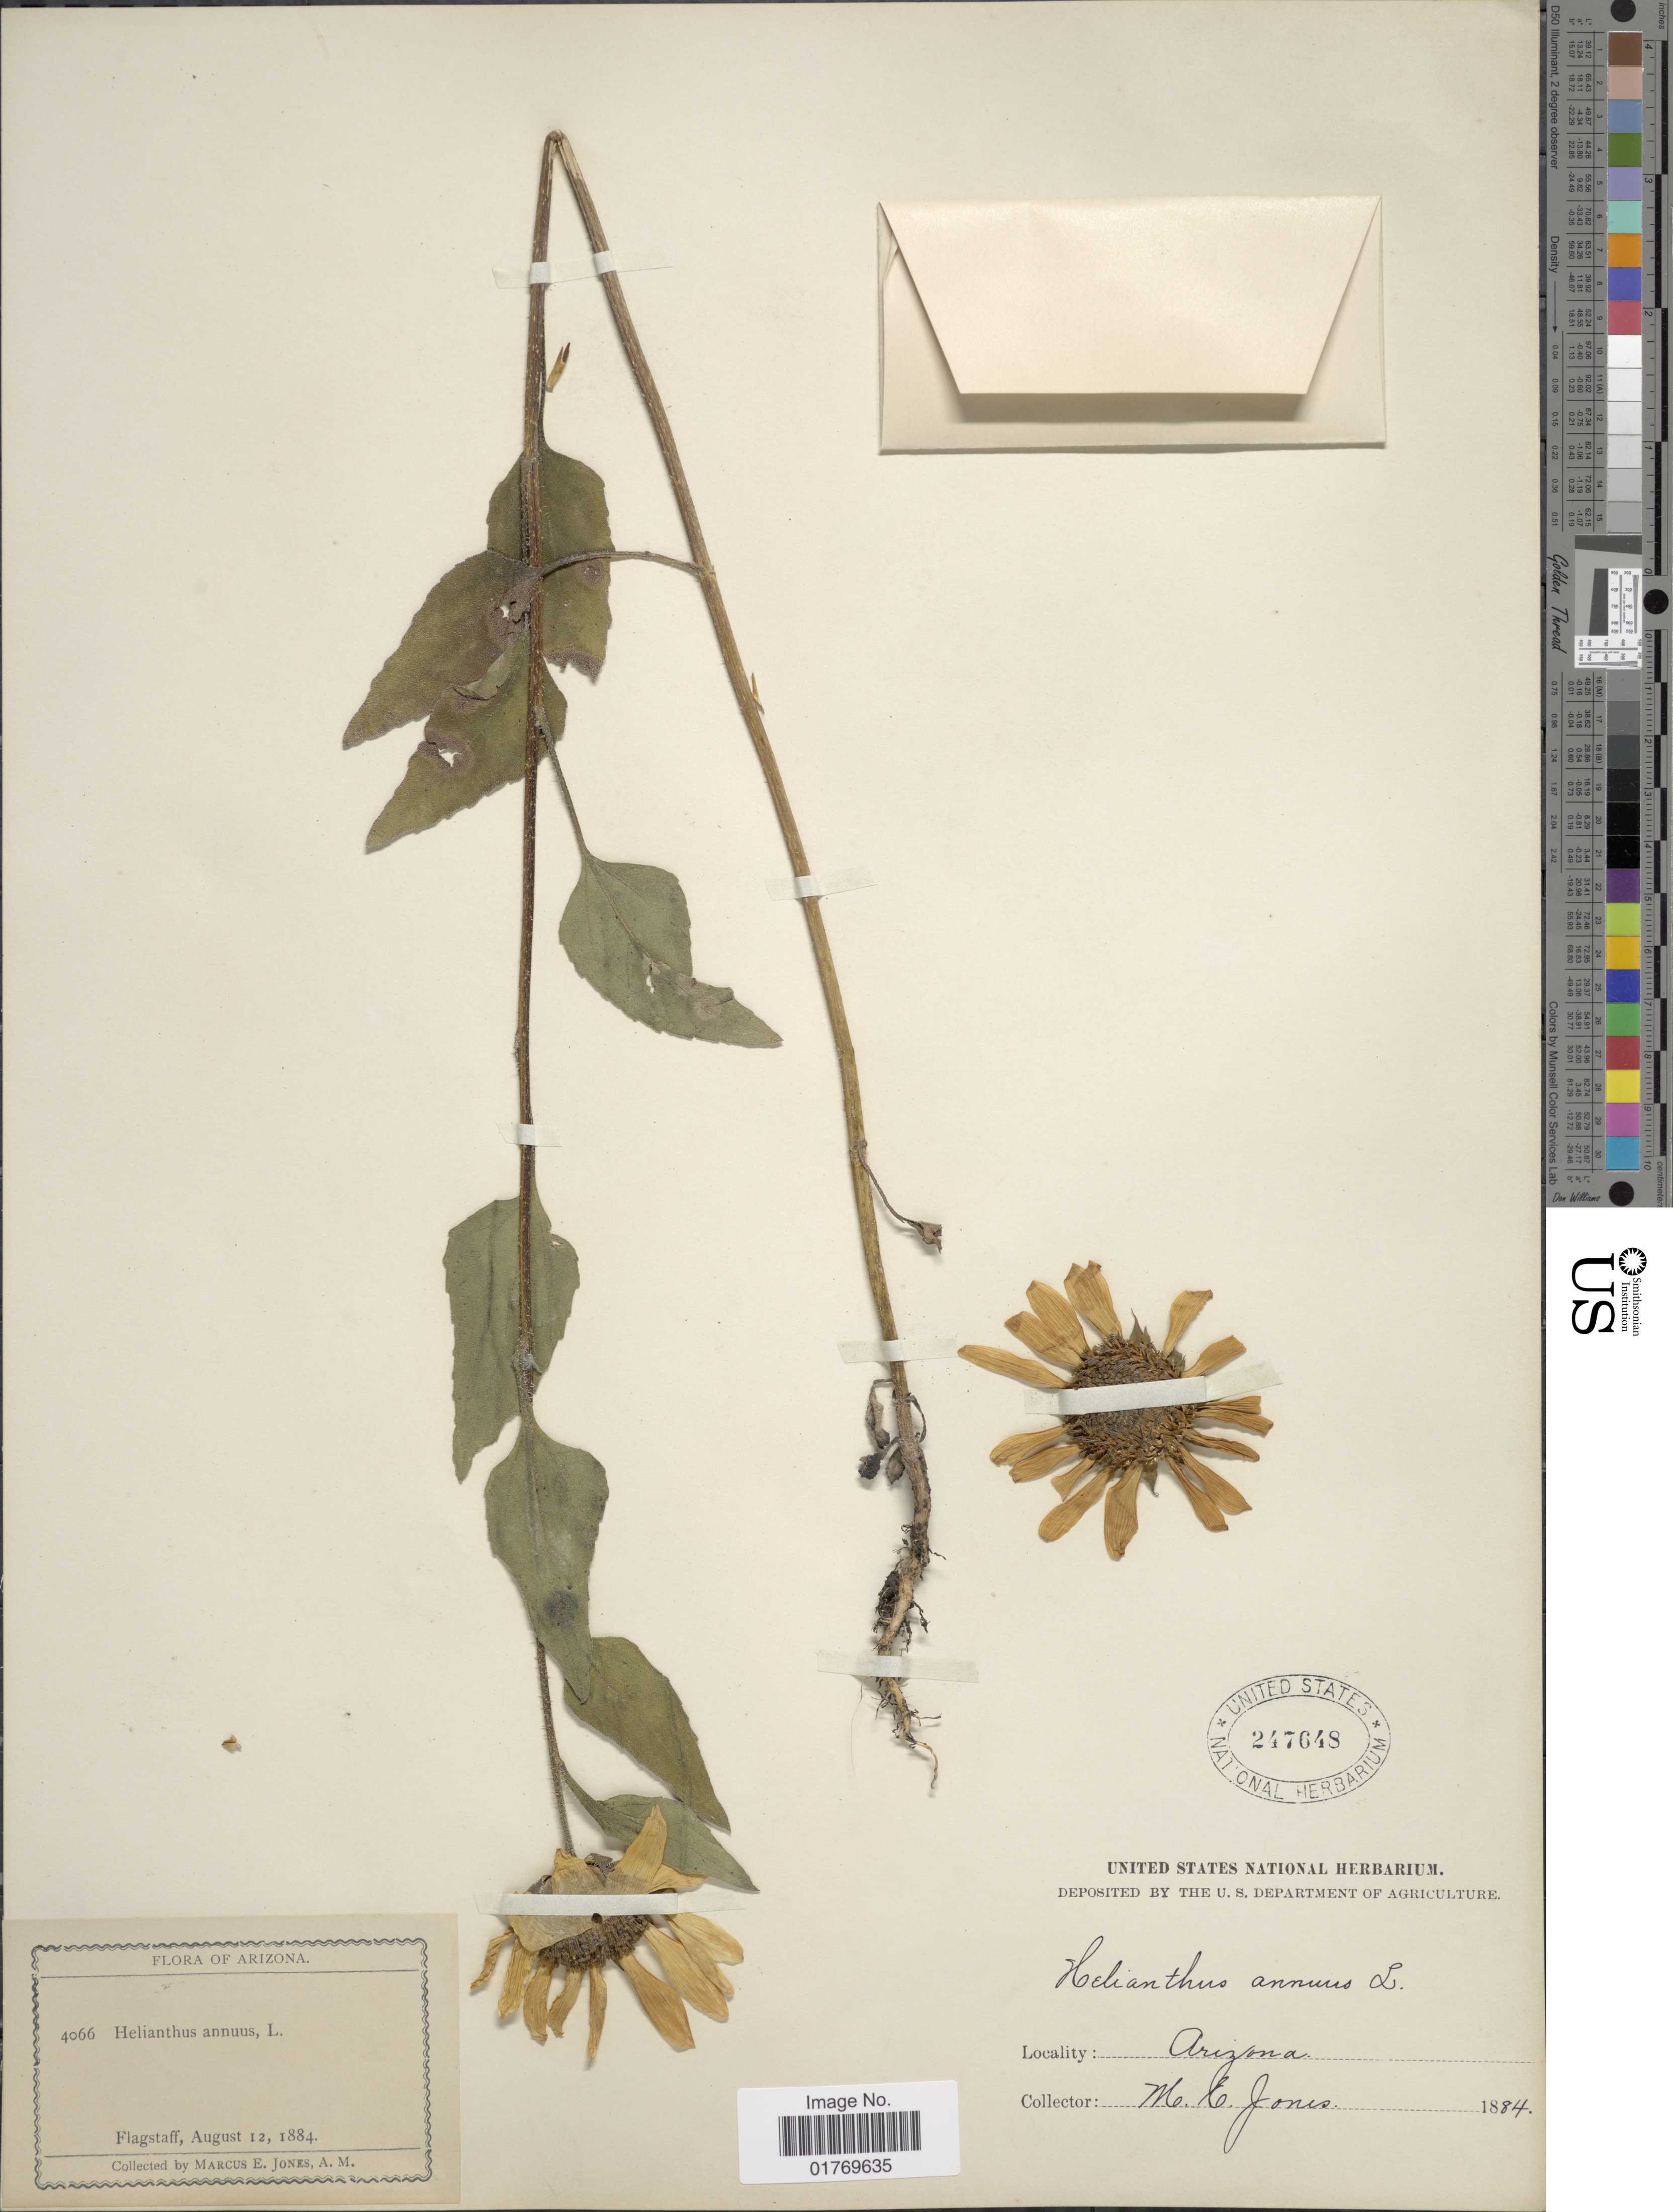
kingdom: Plantae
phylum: Tracheophyta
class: Magnoliopsida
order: Asterales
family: Asteraceae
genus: Helianthus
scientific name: Helianthus annuus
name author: L.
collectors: M. E. Jones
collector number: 4066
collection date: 1884-08-12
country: United States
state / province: Arizona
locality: Flagstaff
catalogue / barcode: US 247648